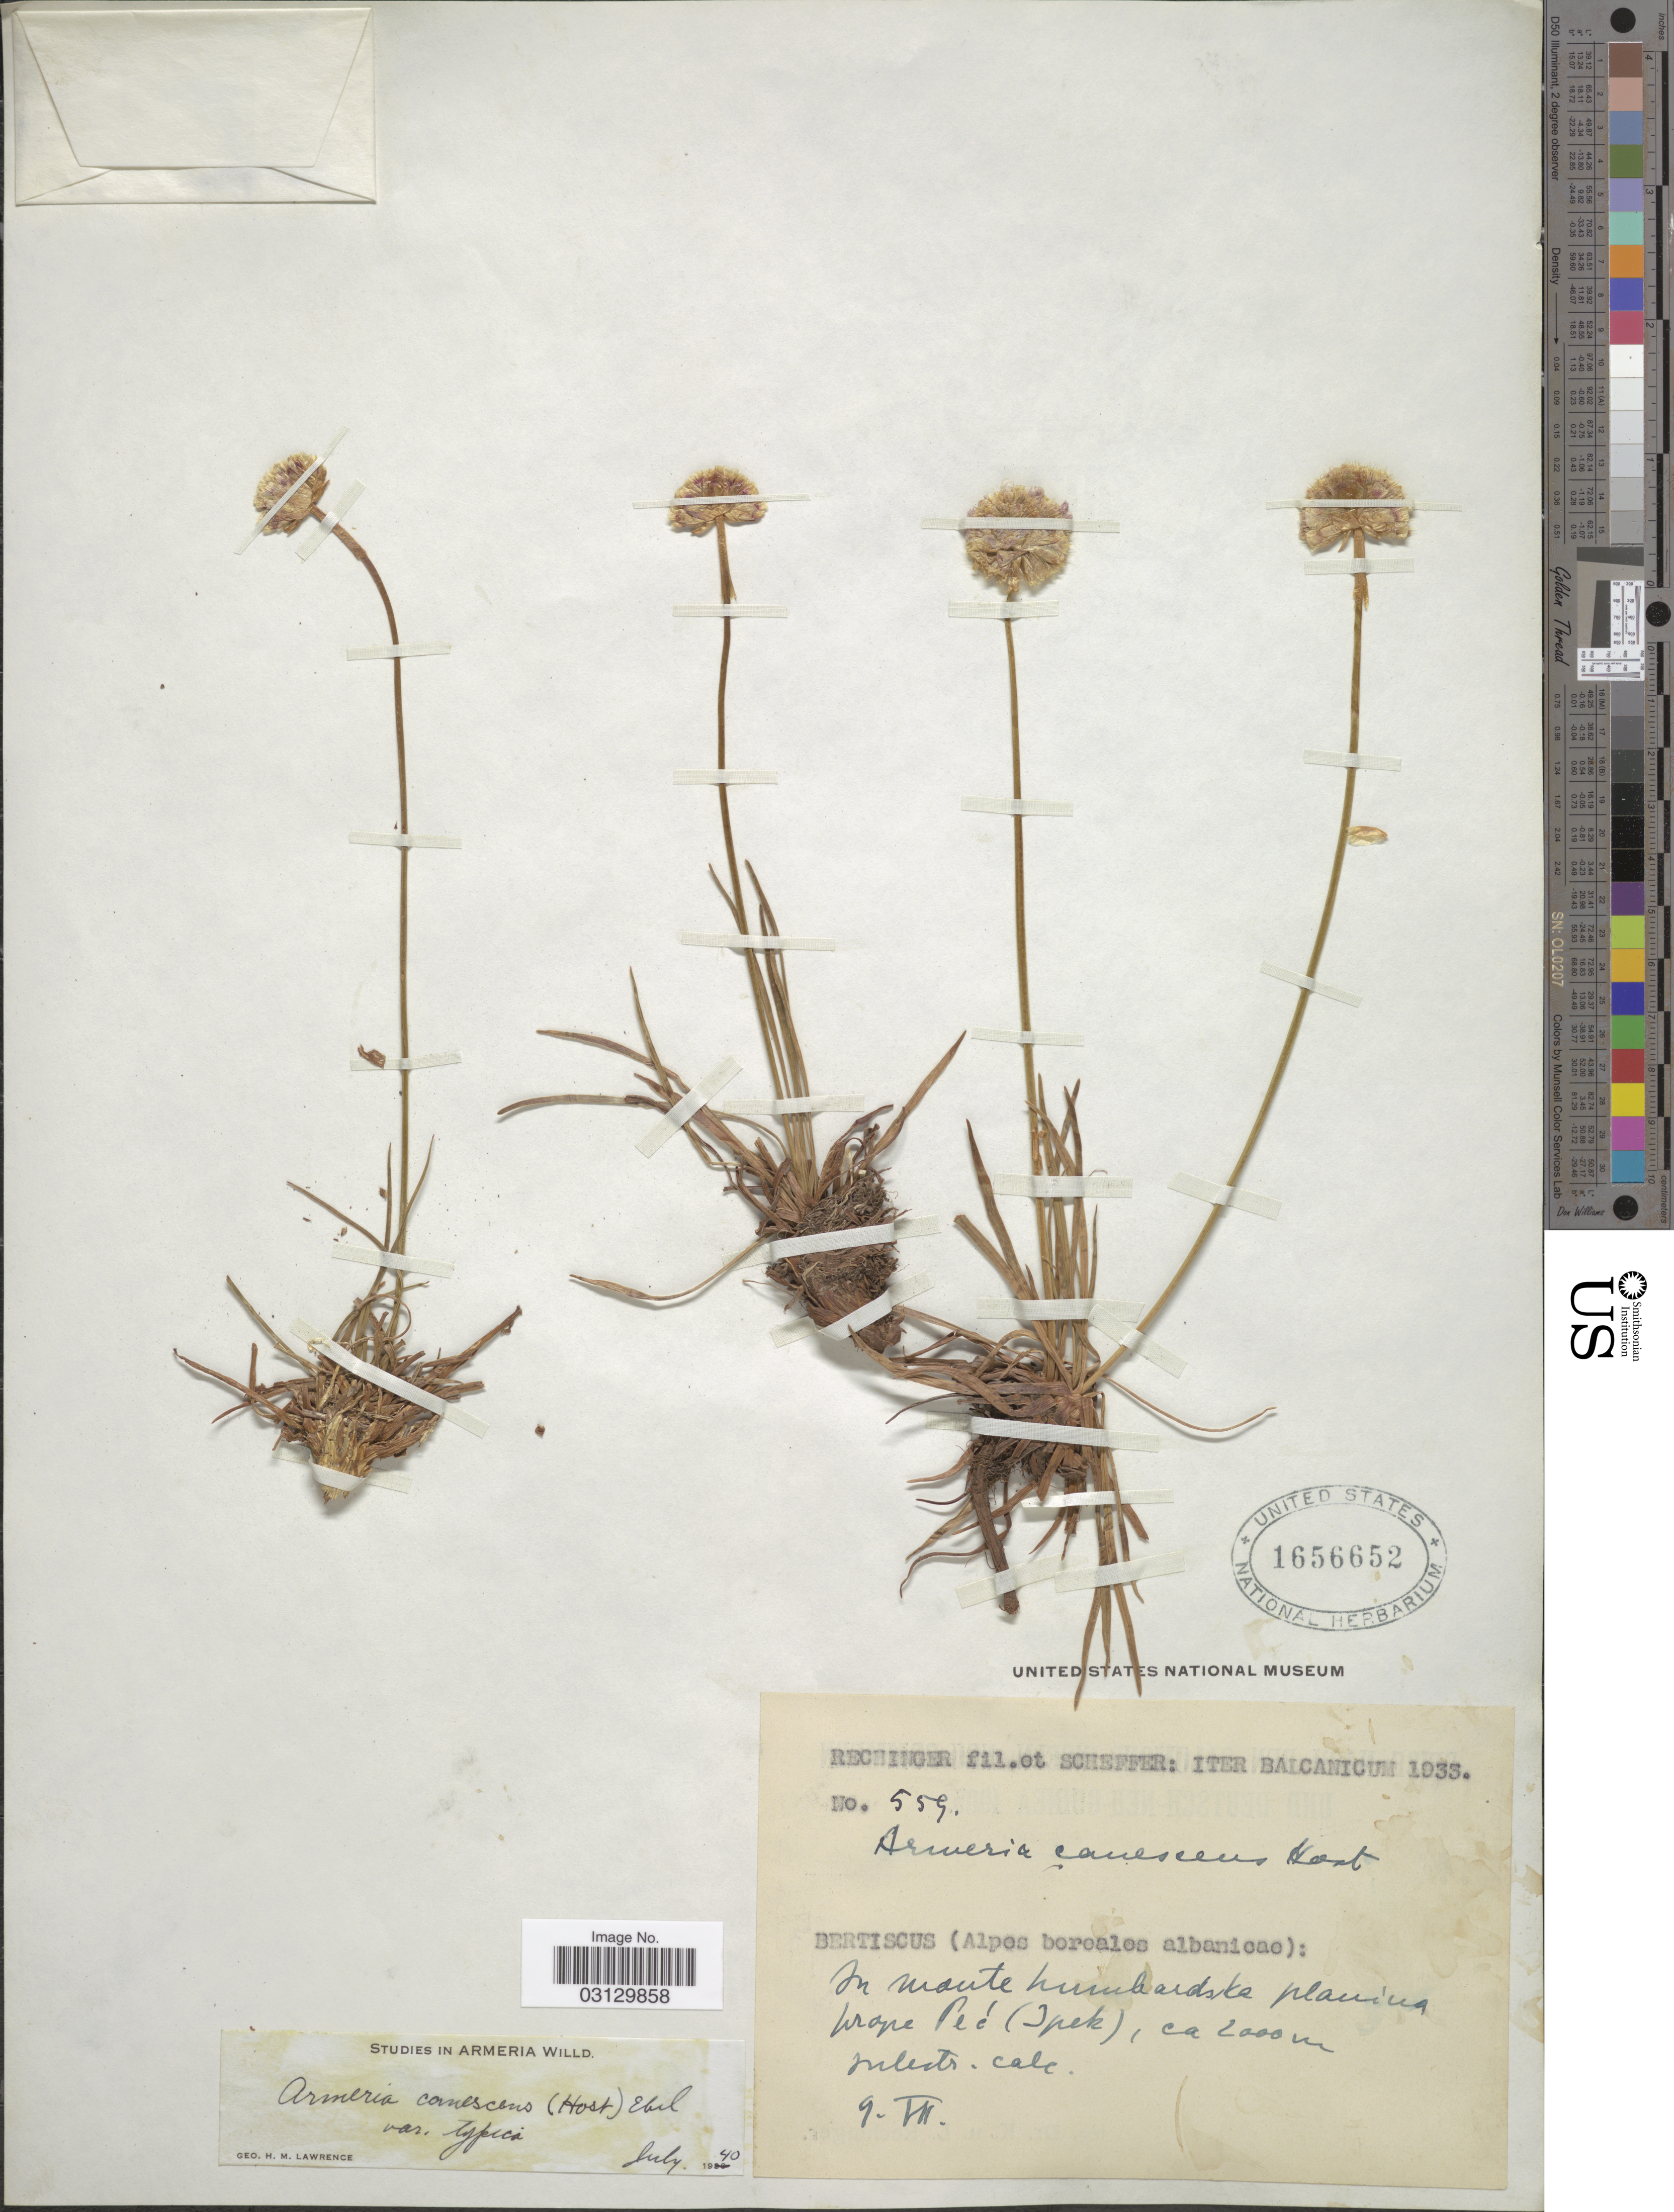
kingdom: Plantae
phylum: Tracheophyta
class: Magnoliopsida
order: Caryophyllales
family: Plumbaginaceae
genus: Armeria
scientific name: Armeria canescens var. canescens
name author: (Host) Boiss.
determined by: Lawrence, G. H. M.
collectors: -- Rechinger & Scheffer, --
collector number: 559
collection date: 1933-07-09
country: Turkmenistan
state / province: Balkan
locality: Iter Balcanicum. Bertiscus (Alpes boreales albanicae): In monte humbardste [interpreted] planina [interpreted] prope Peé [interpreted] (Ipek [interpreted]).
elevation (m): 2000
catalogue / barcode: US 1656652